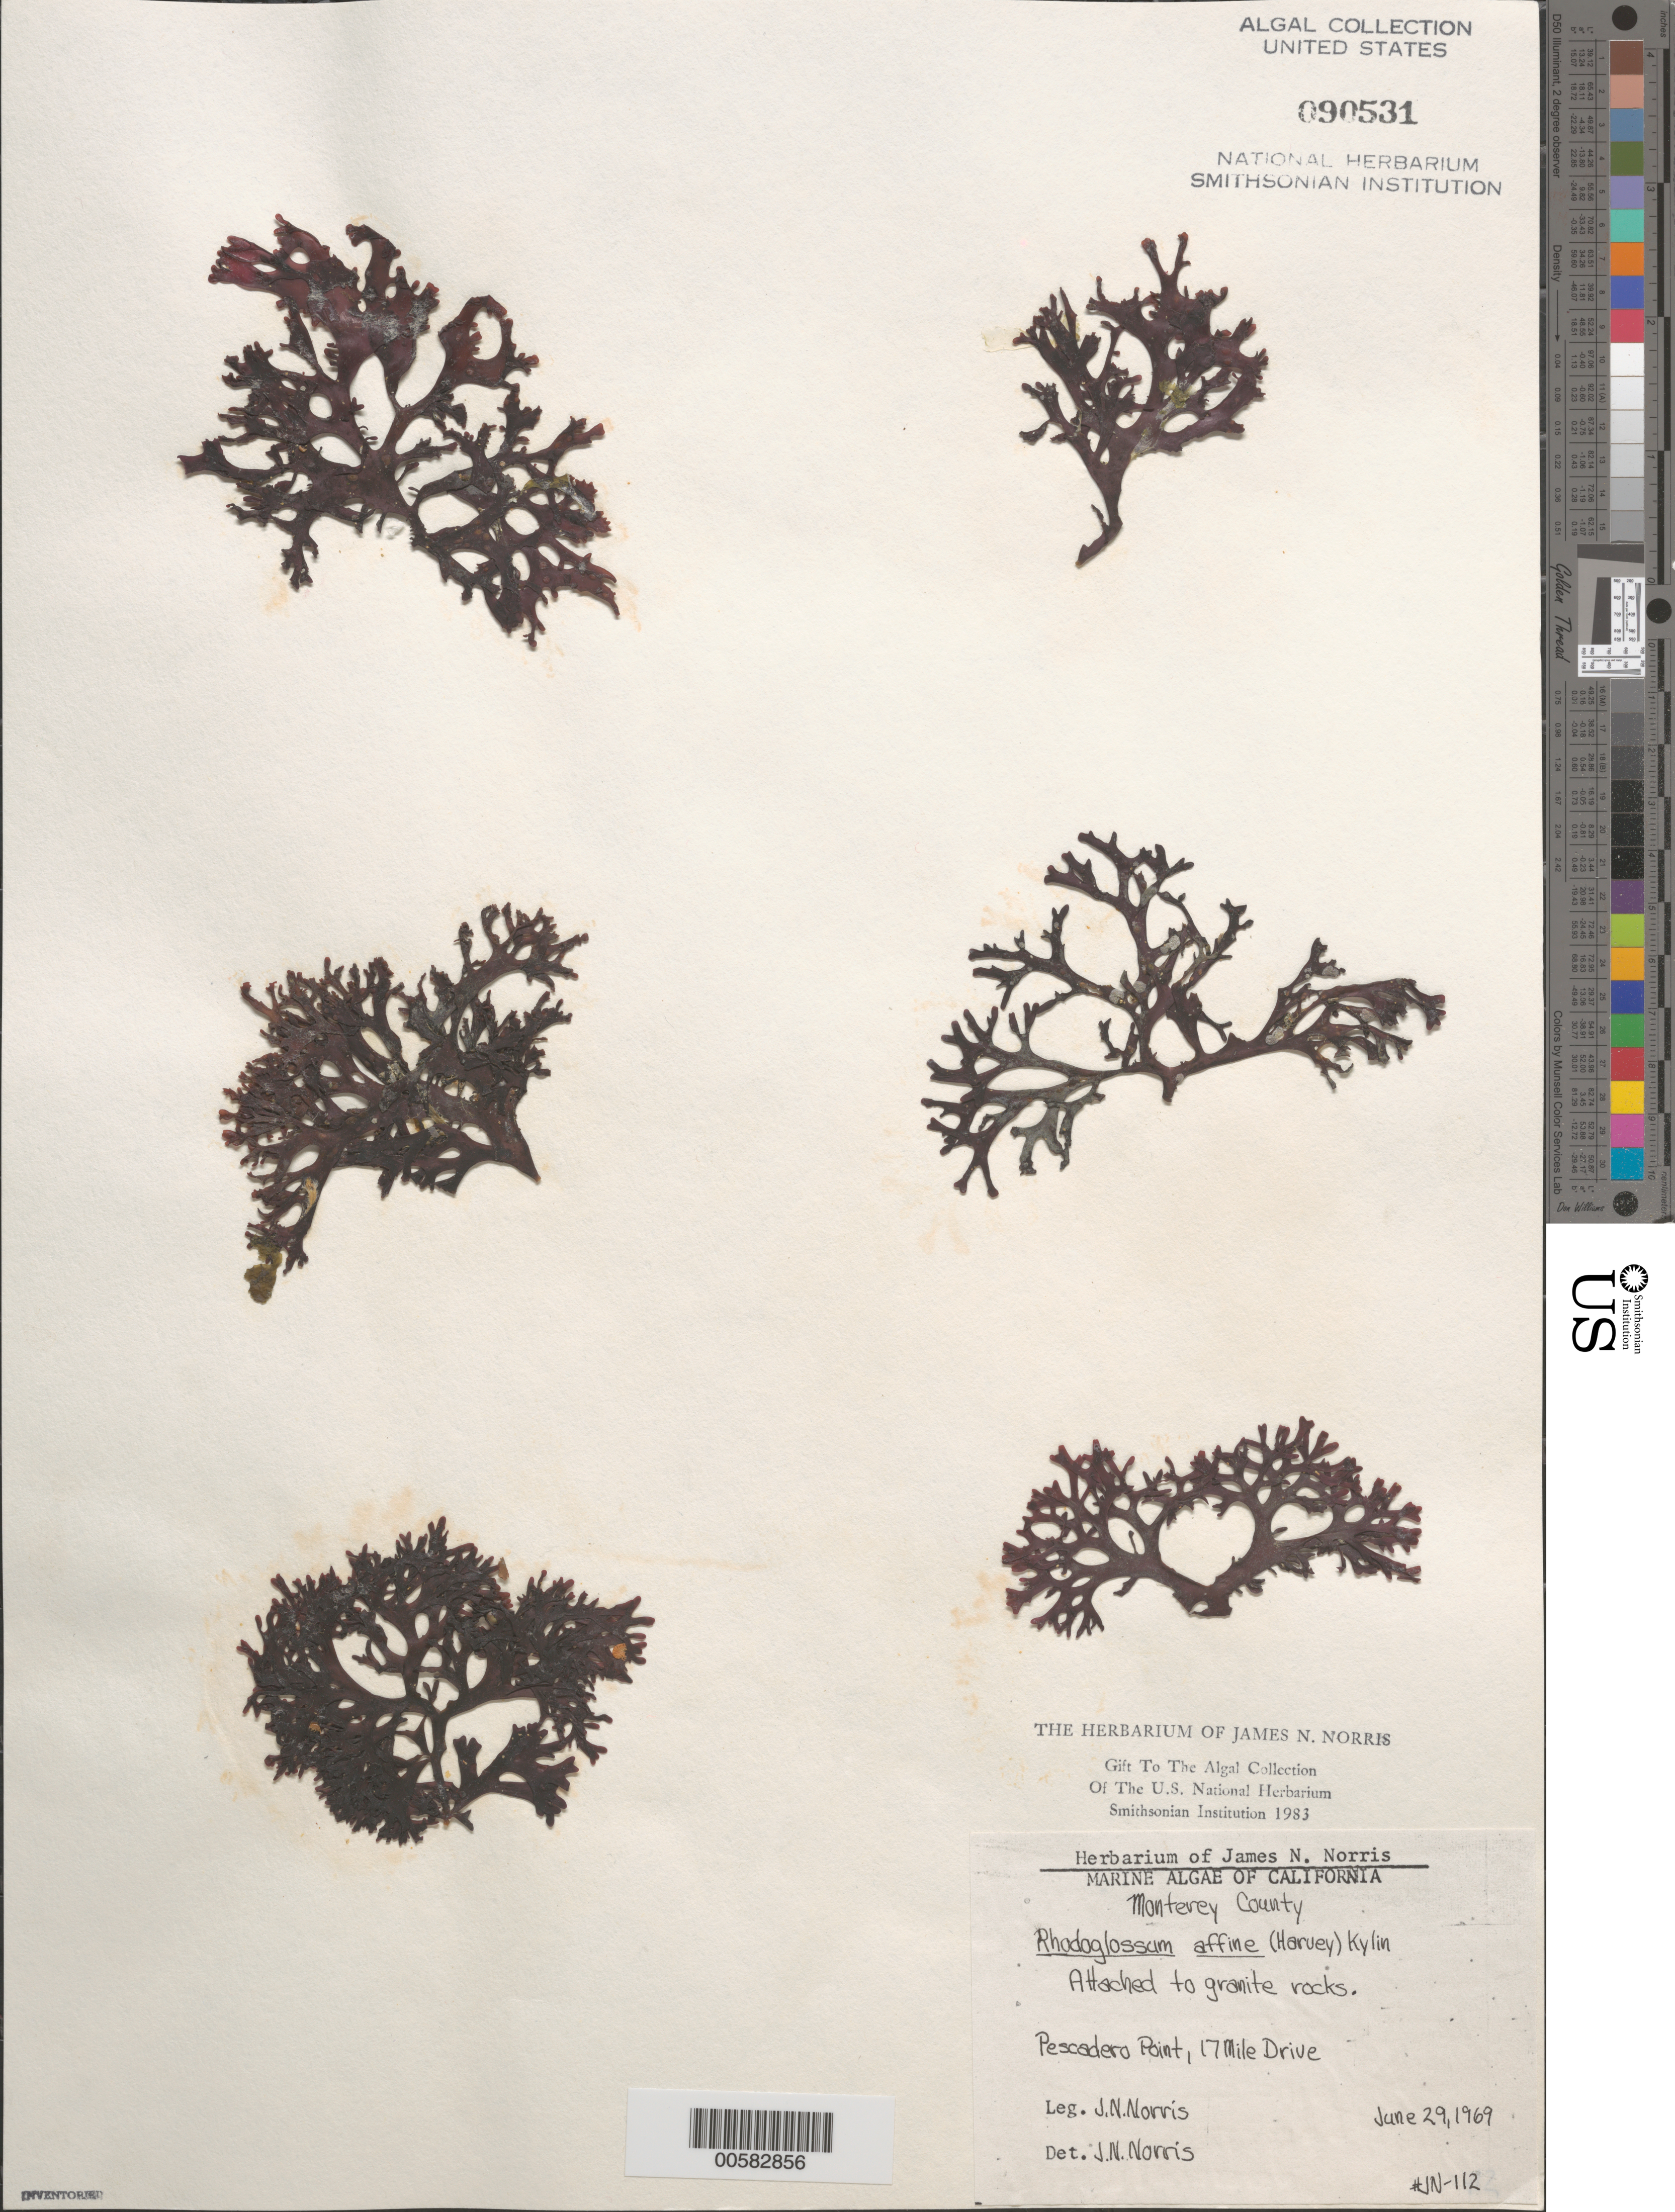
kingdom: Plantae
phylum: Rhodophyta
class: Florideophyceae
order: Gigartinales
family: Gigartinaceae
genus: Mazzaella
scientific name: Mazzaella affinis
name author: (Harvey) Fredericq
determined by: Algae name updating Project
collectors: J. N. Norris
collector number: JN-112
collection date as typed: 29 Jun 1969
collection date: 1969-06-29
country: United States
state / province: California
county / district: Monterey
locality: Pescadero Point, 17 Mile Drive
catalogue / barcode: US 90531